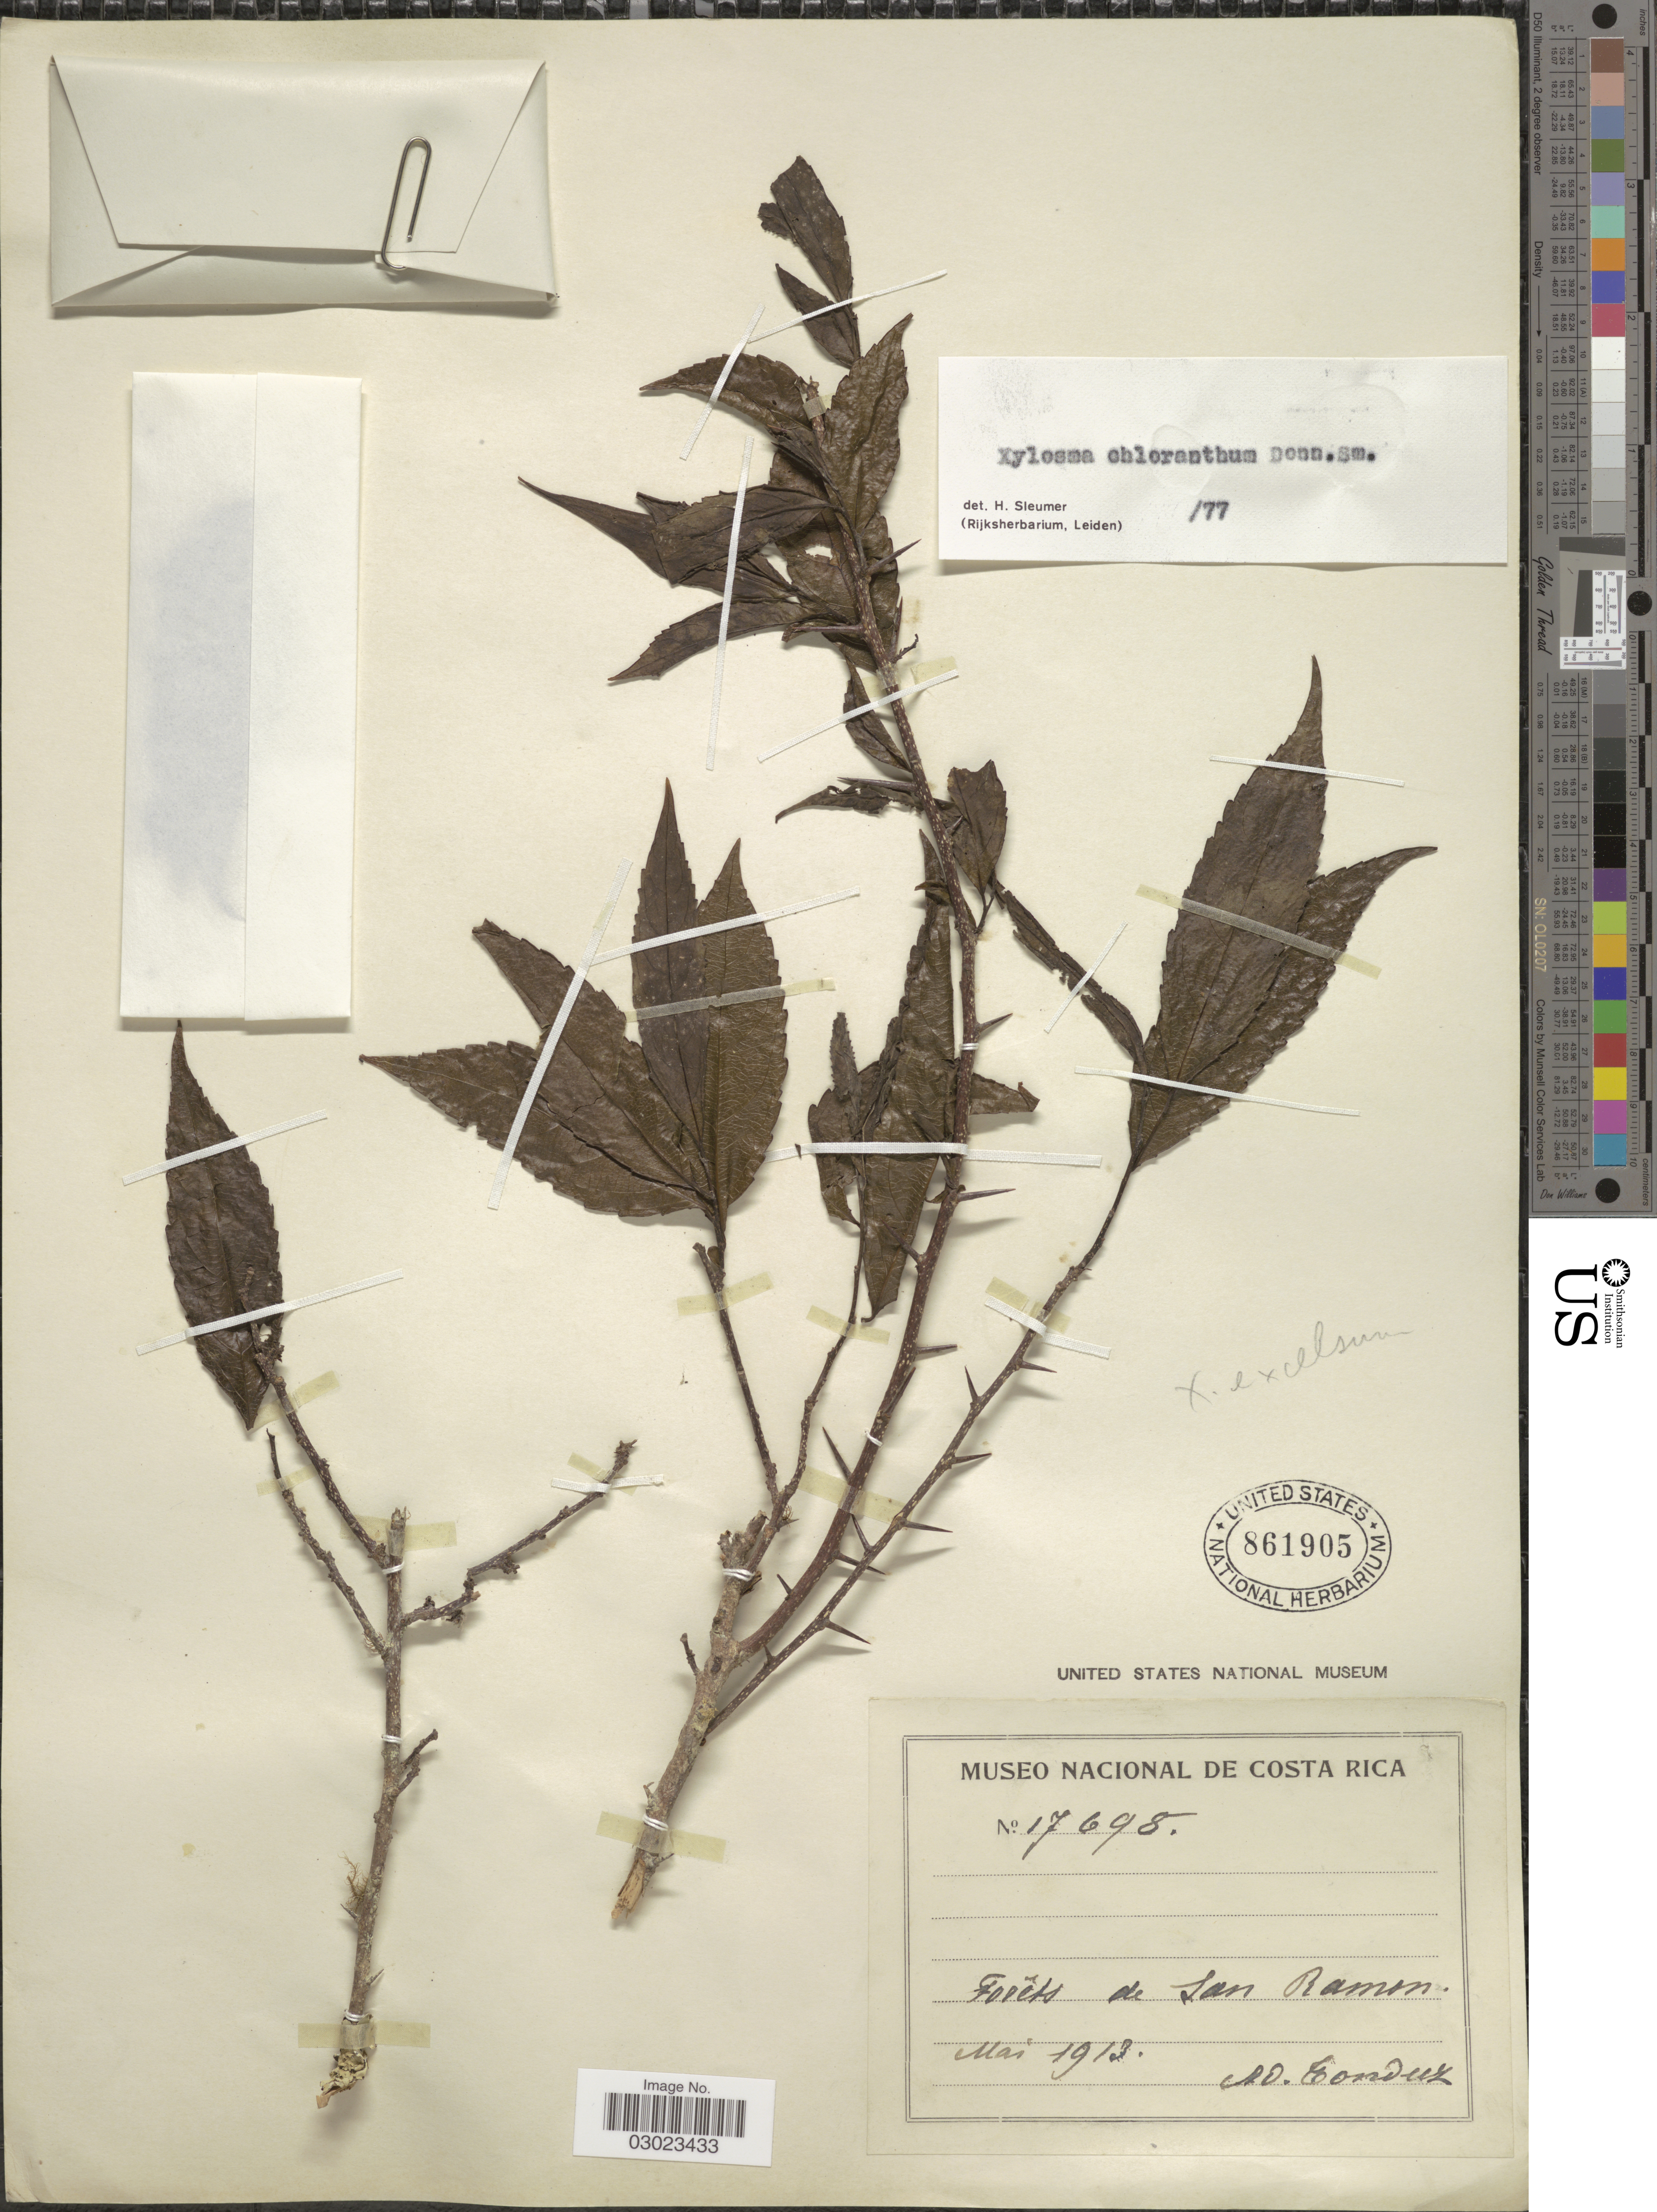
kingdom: Plantae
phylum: Tracheophyta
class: Magnoliopsida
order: Malpighiales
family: Salicaceae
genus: Xylosma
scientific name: Xylosma chlorantha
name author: Donn. Sm.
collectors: A. Tonduz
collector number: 17698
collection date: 1913-05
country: Costa Rica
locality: Forêts de San Ramon.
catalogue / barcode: US 861905